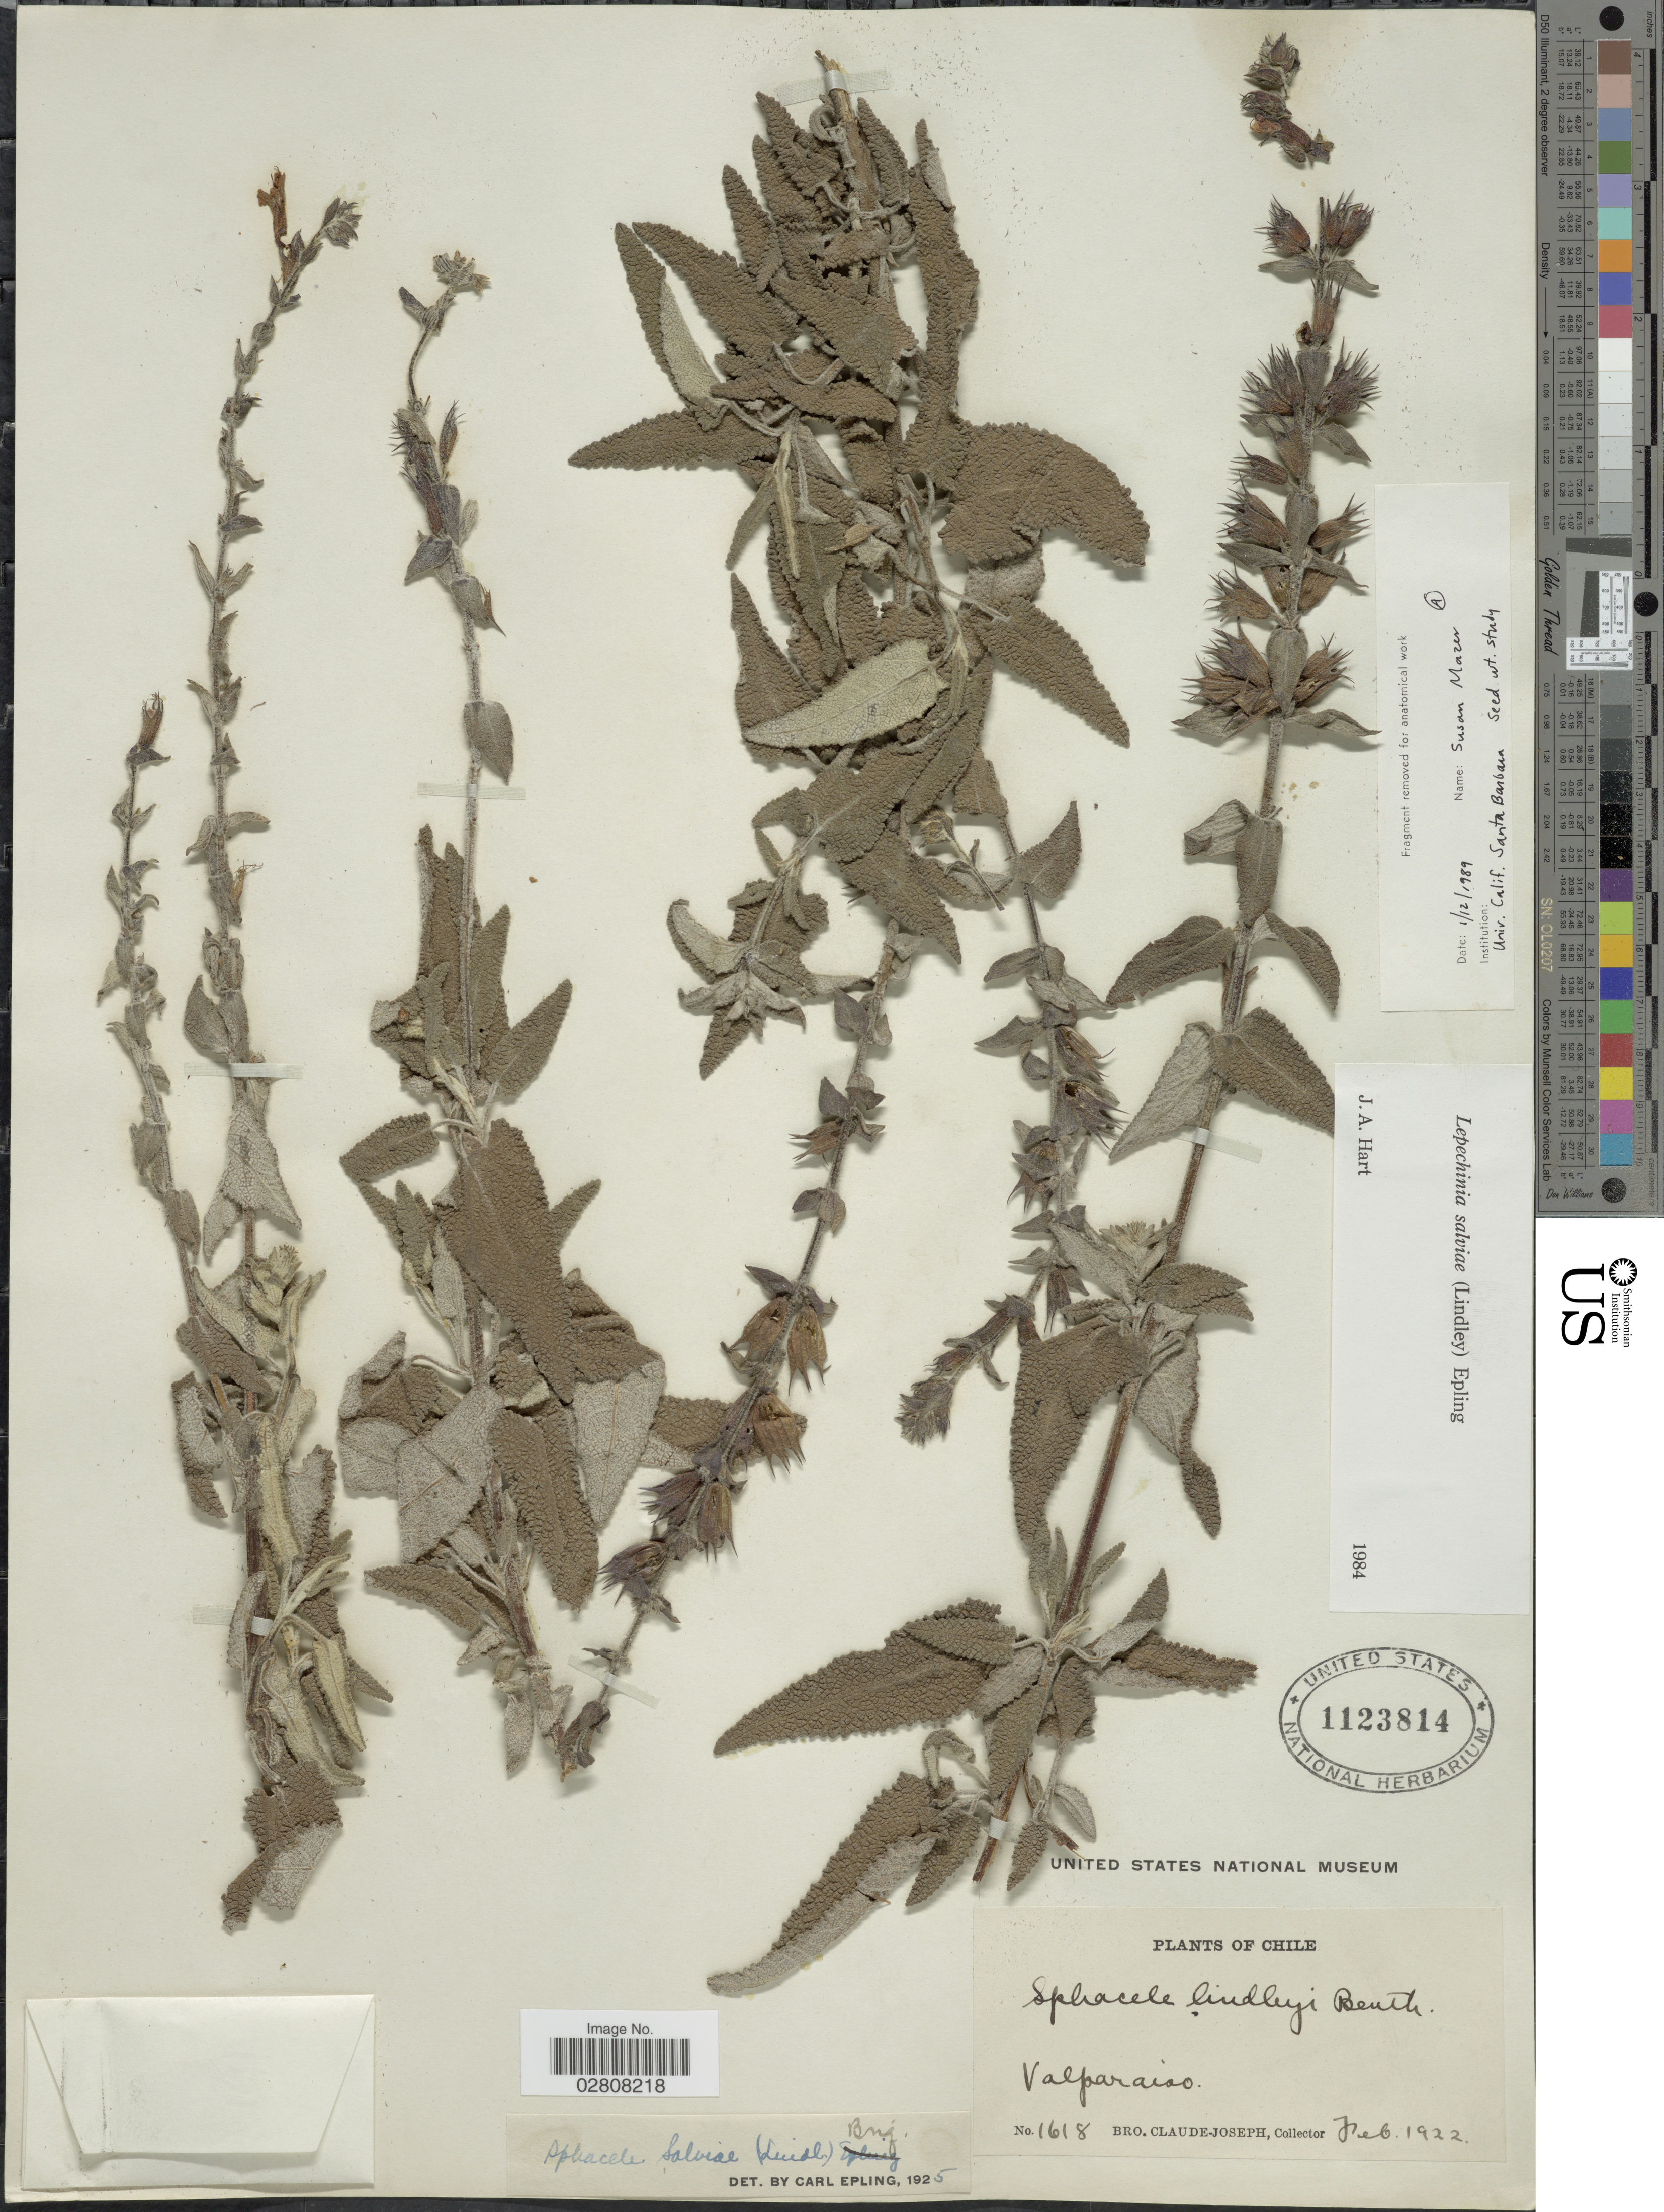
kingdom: Plantae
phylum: Tracheophyta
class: Magnoliopsida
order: Lamiales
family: Lamiaceae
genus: Lepechinia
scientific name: Lepechinia salviae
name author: (Lindl.) Epling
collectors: Bro. Claude-Joseph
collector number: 1618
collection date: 1922-02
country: Chile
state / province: Valparaíso (V)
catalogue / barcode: US 1123814